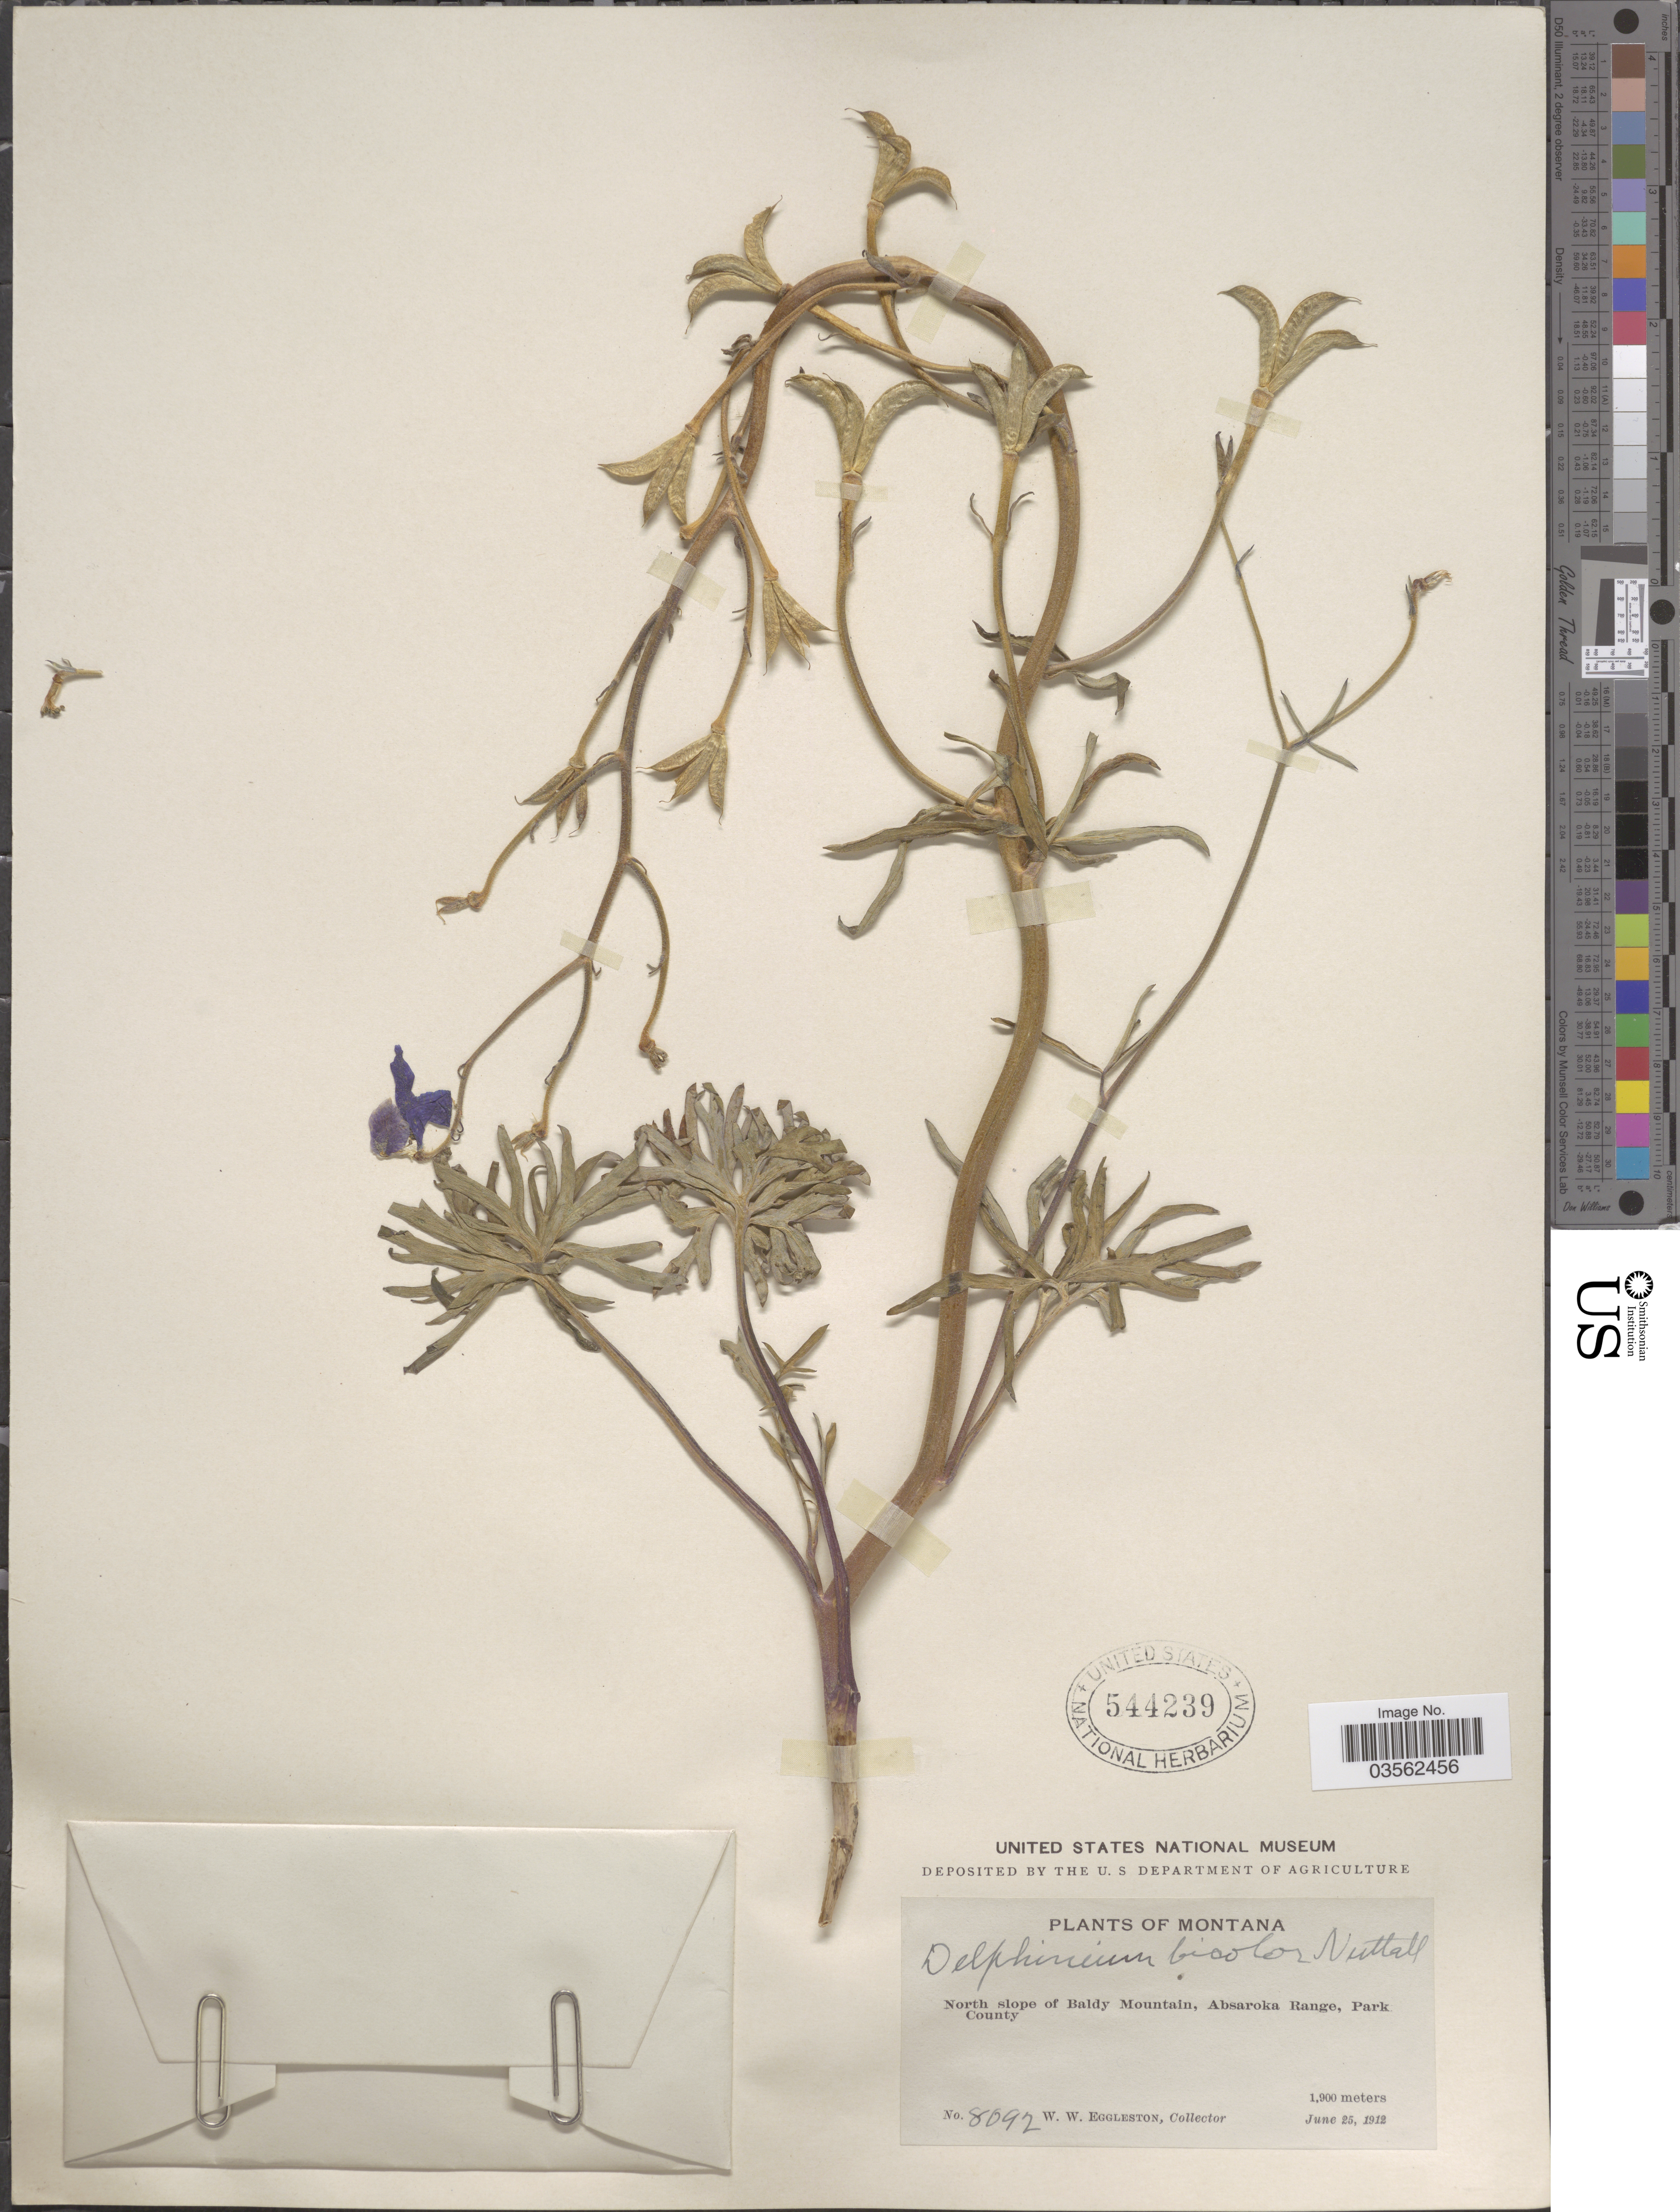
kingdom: Plantae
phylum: Tracheophyta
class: Magnoliopsida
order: Ranunculales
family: Ranunculaceae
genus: Delphinium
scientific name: Delphinium bicolor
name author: Nutt.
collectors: W. W. Eggleston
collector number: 8692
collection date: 1912-06-25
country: United States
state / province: Montana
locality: North slope of Baldy Mountain, Absaroka Range, Park County.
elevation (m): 1900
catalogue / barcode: US 544239